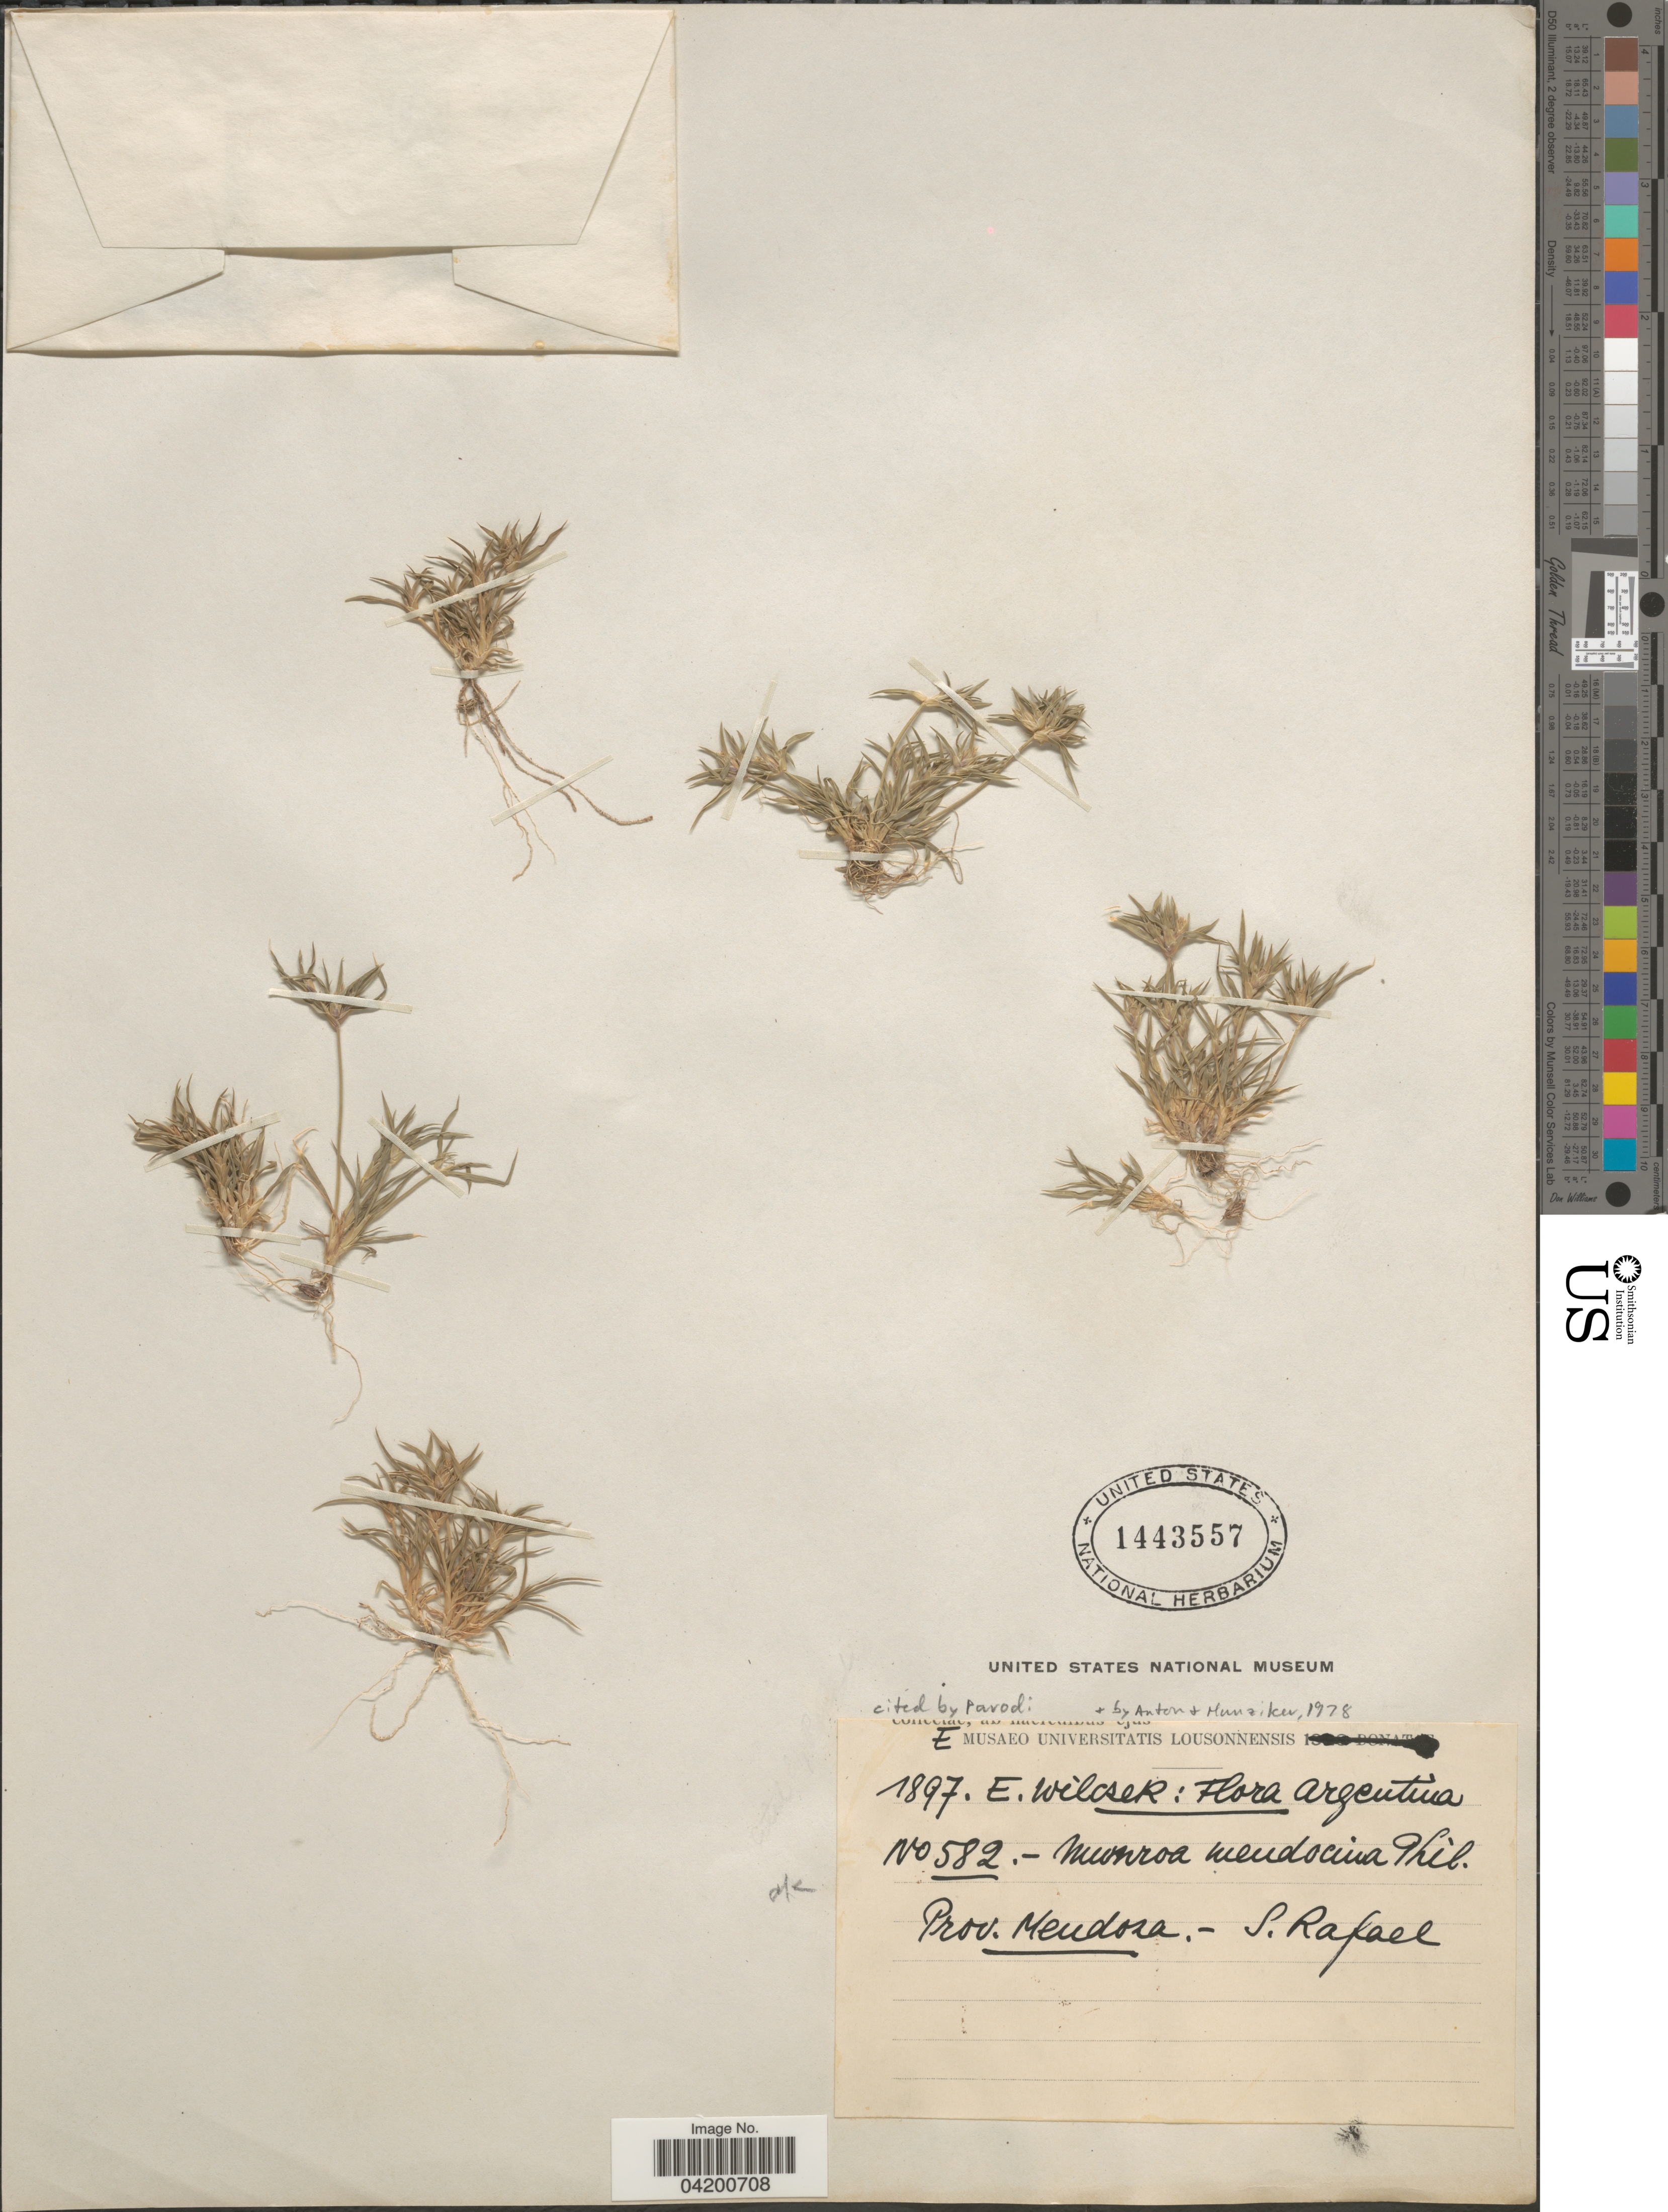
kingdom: Plantae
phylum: Tracheophyta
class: Liliopsida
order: Poales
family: Poaceae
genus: Munroa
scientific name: Munroa mendocina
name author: Phil.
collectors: E. Wilczek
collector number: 582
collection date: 1897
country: Argentina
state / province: Mendoza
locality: S. Rafael.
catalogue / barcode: US 1443557